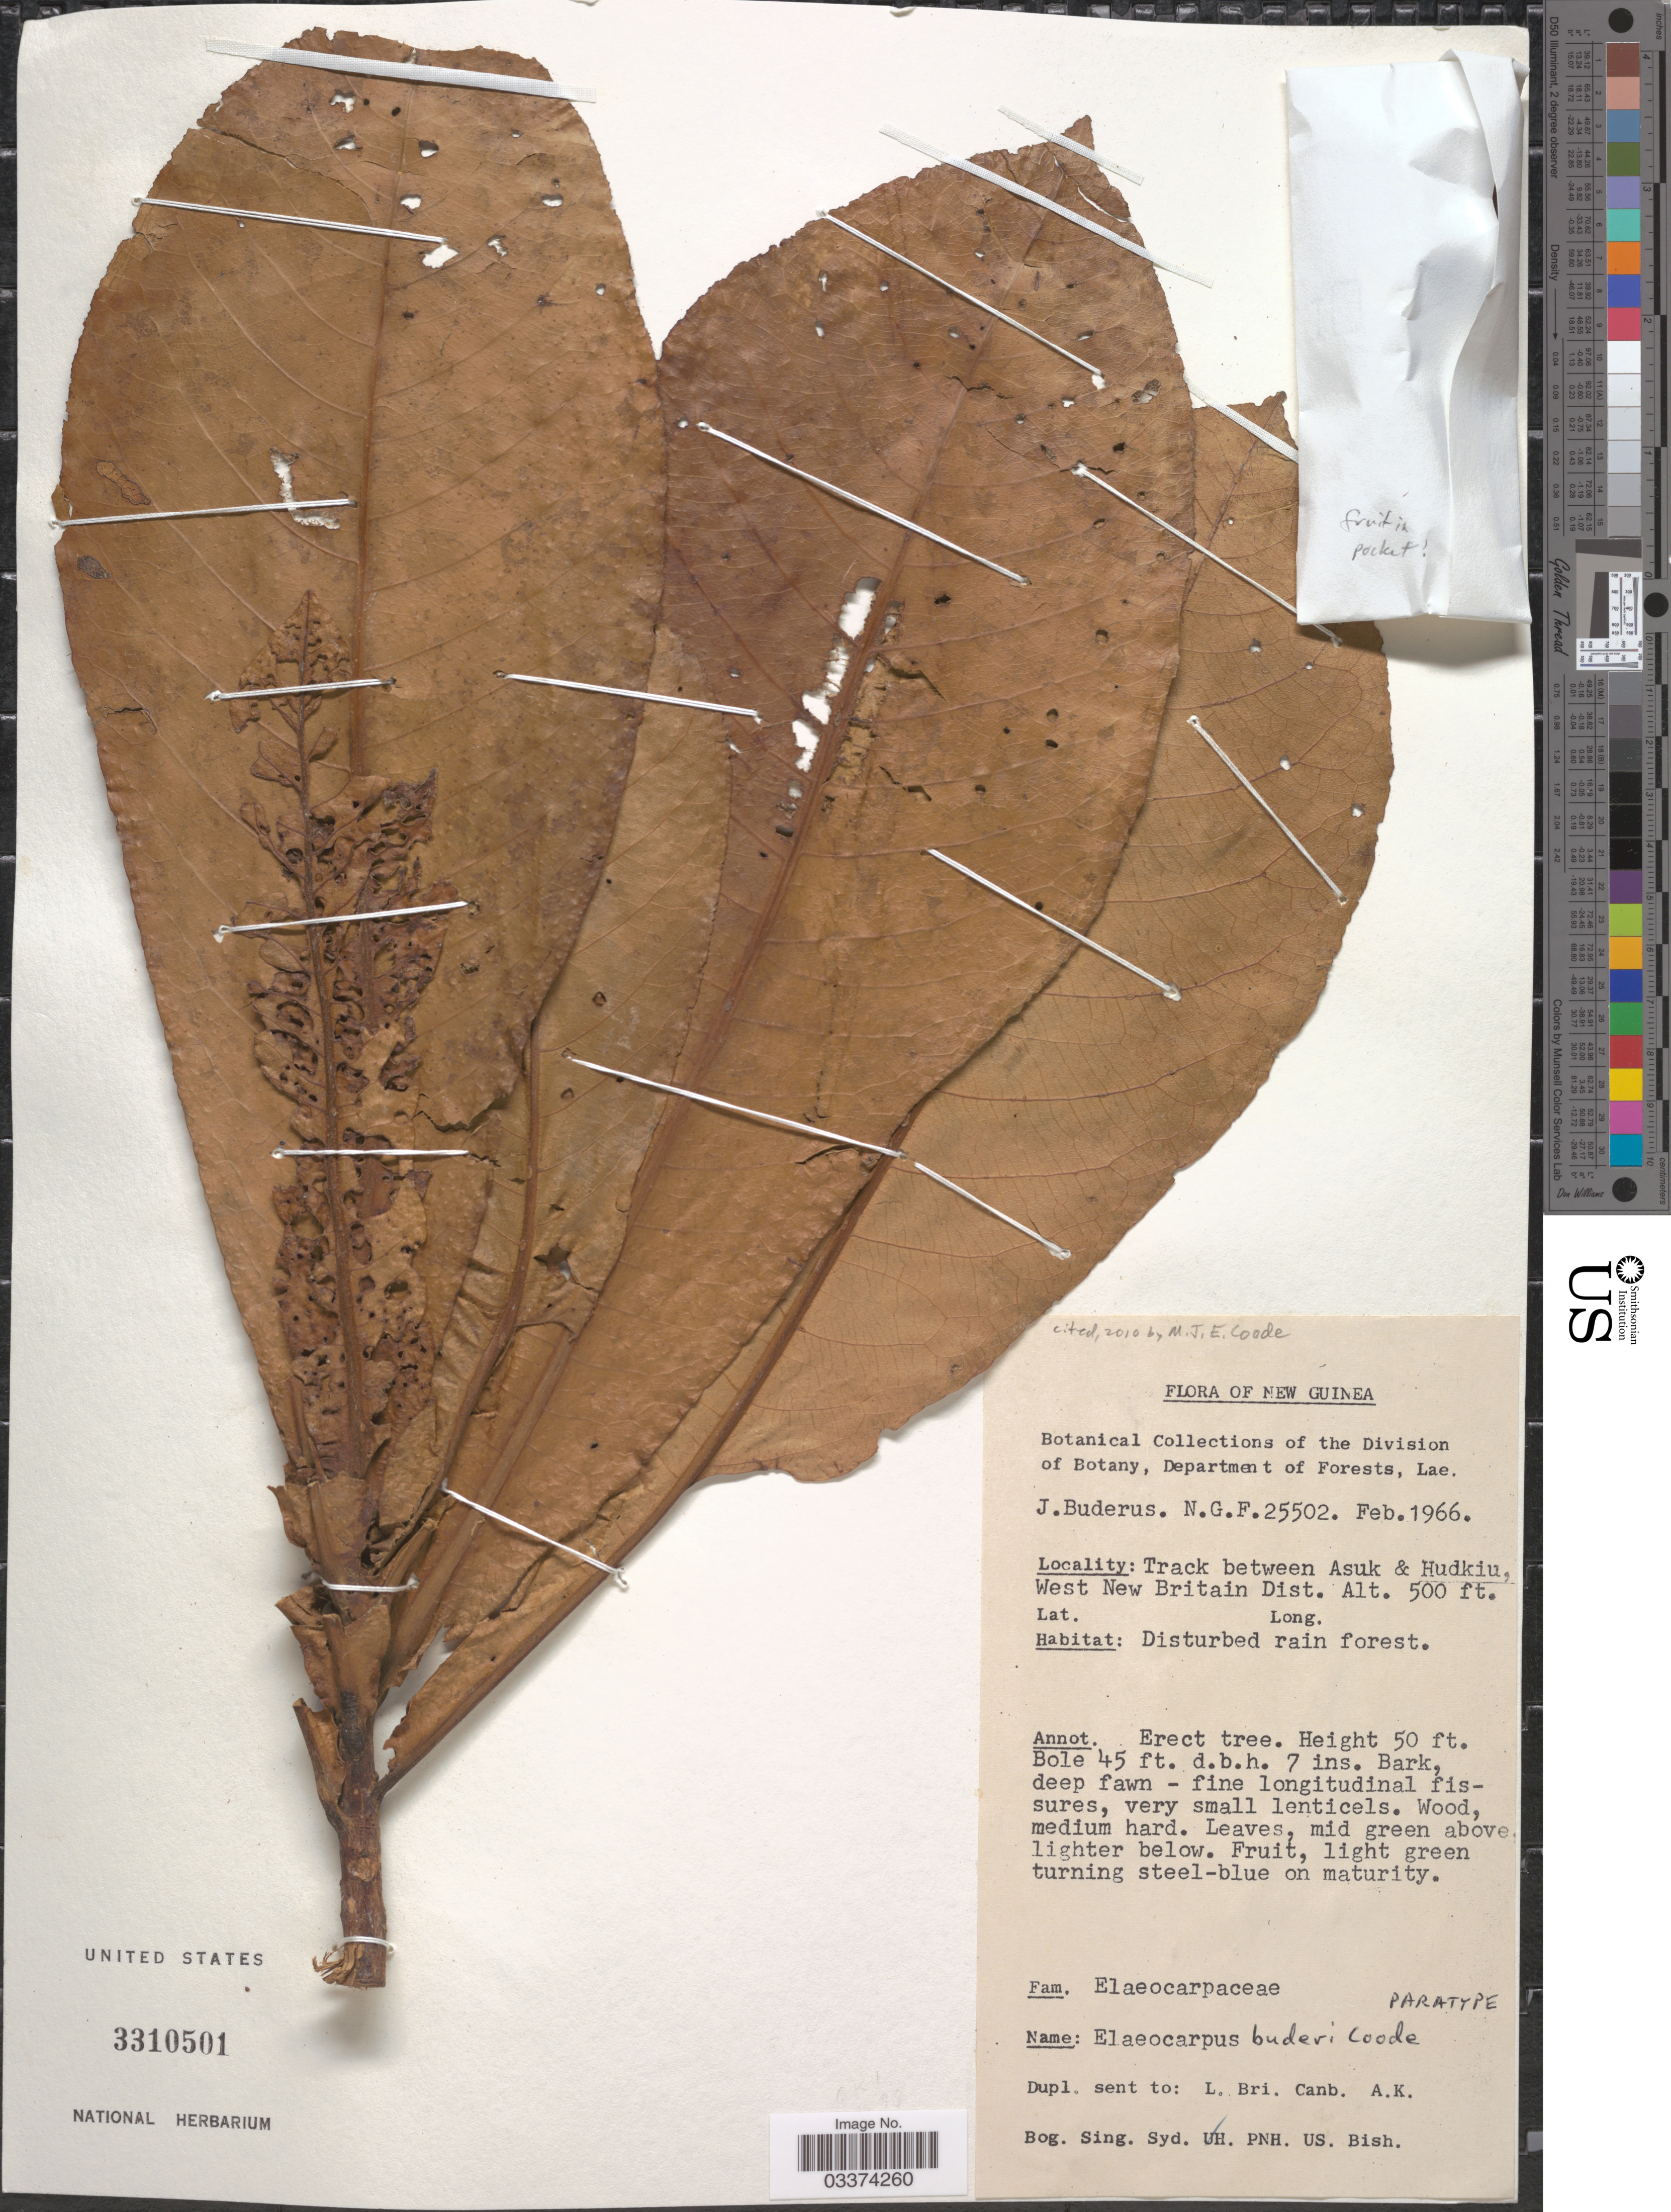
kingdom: Plantae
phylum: Tracheophyta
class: Magnoliopsida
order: Oxalidales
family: Elaeocarpaceae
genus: Elaeocarpus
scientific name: Elaeocarpus buderi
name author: Coode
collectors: J. Buderus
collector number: N.G.F. 25502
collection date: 1966-02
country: Papua New Guinea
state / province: West New Britain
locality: New Guinea. Track between Asuk & Hudkiu, West New Britain Dist.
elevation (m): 152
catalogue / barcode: US 3310501